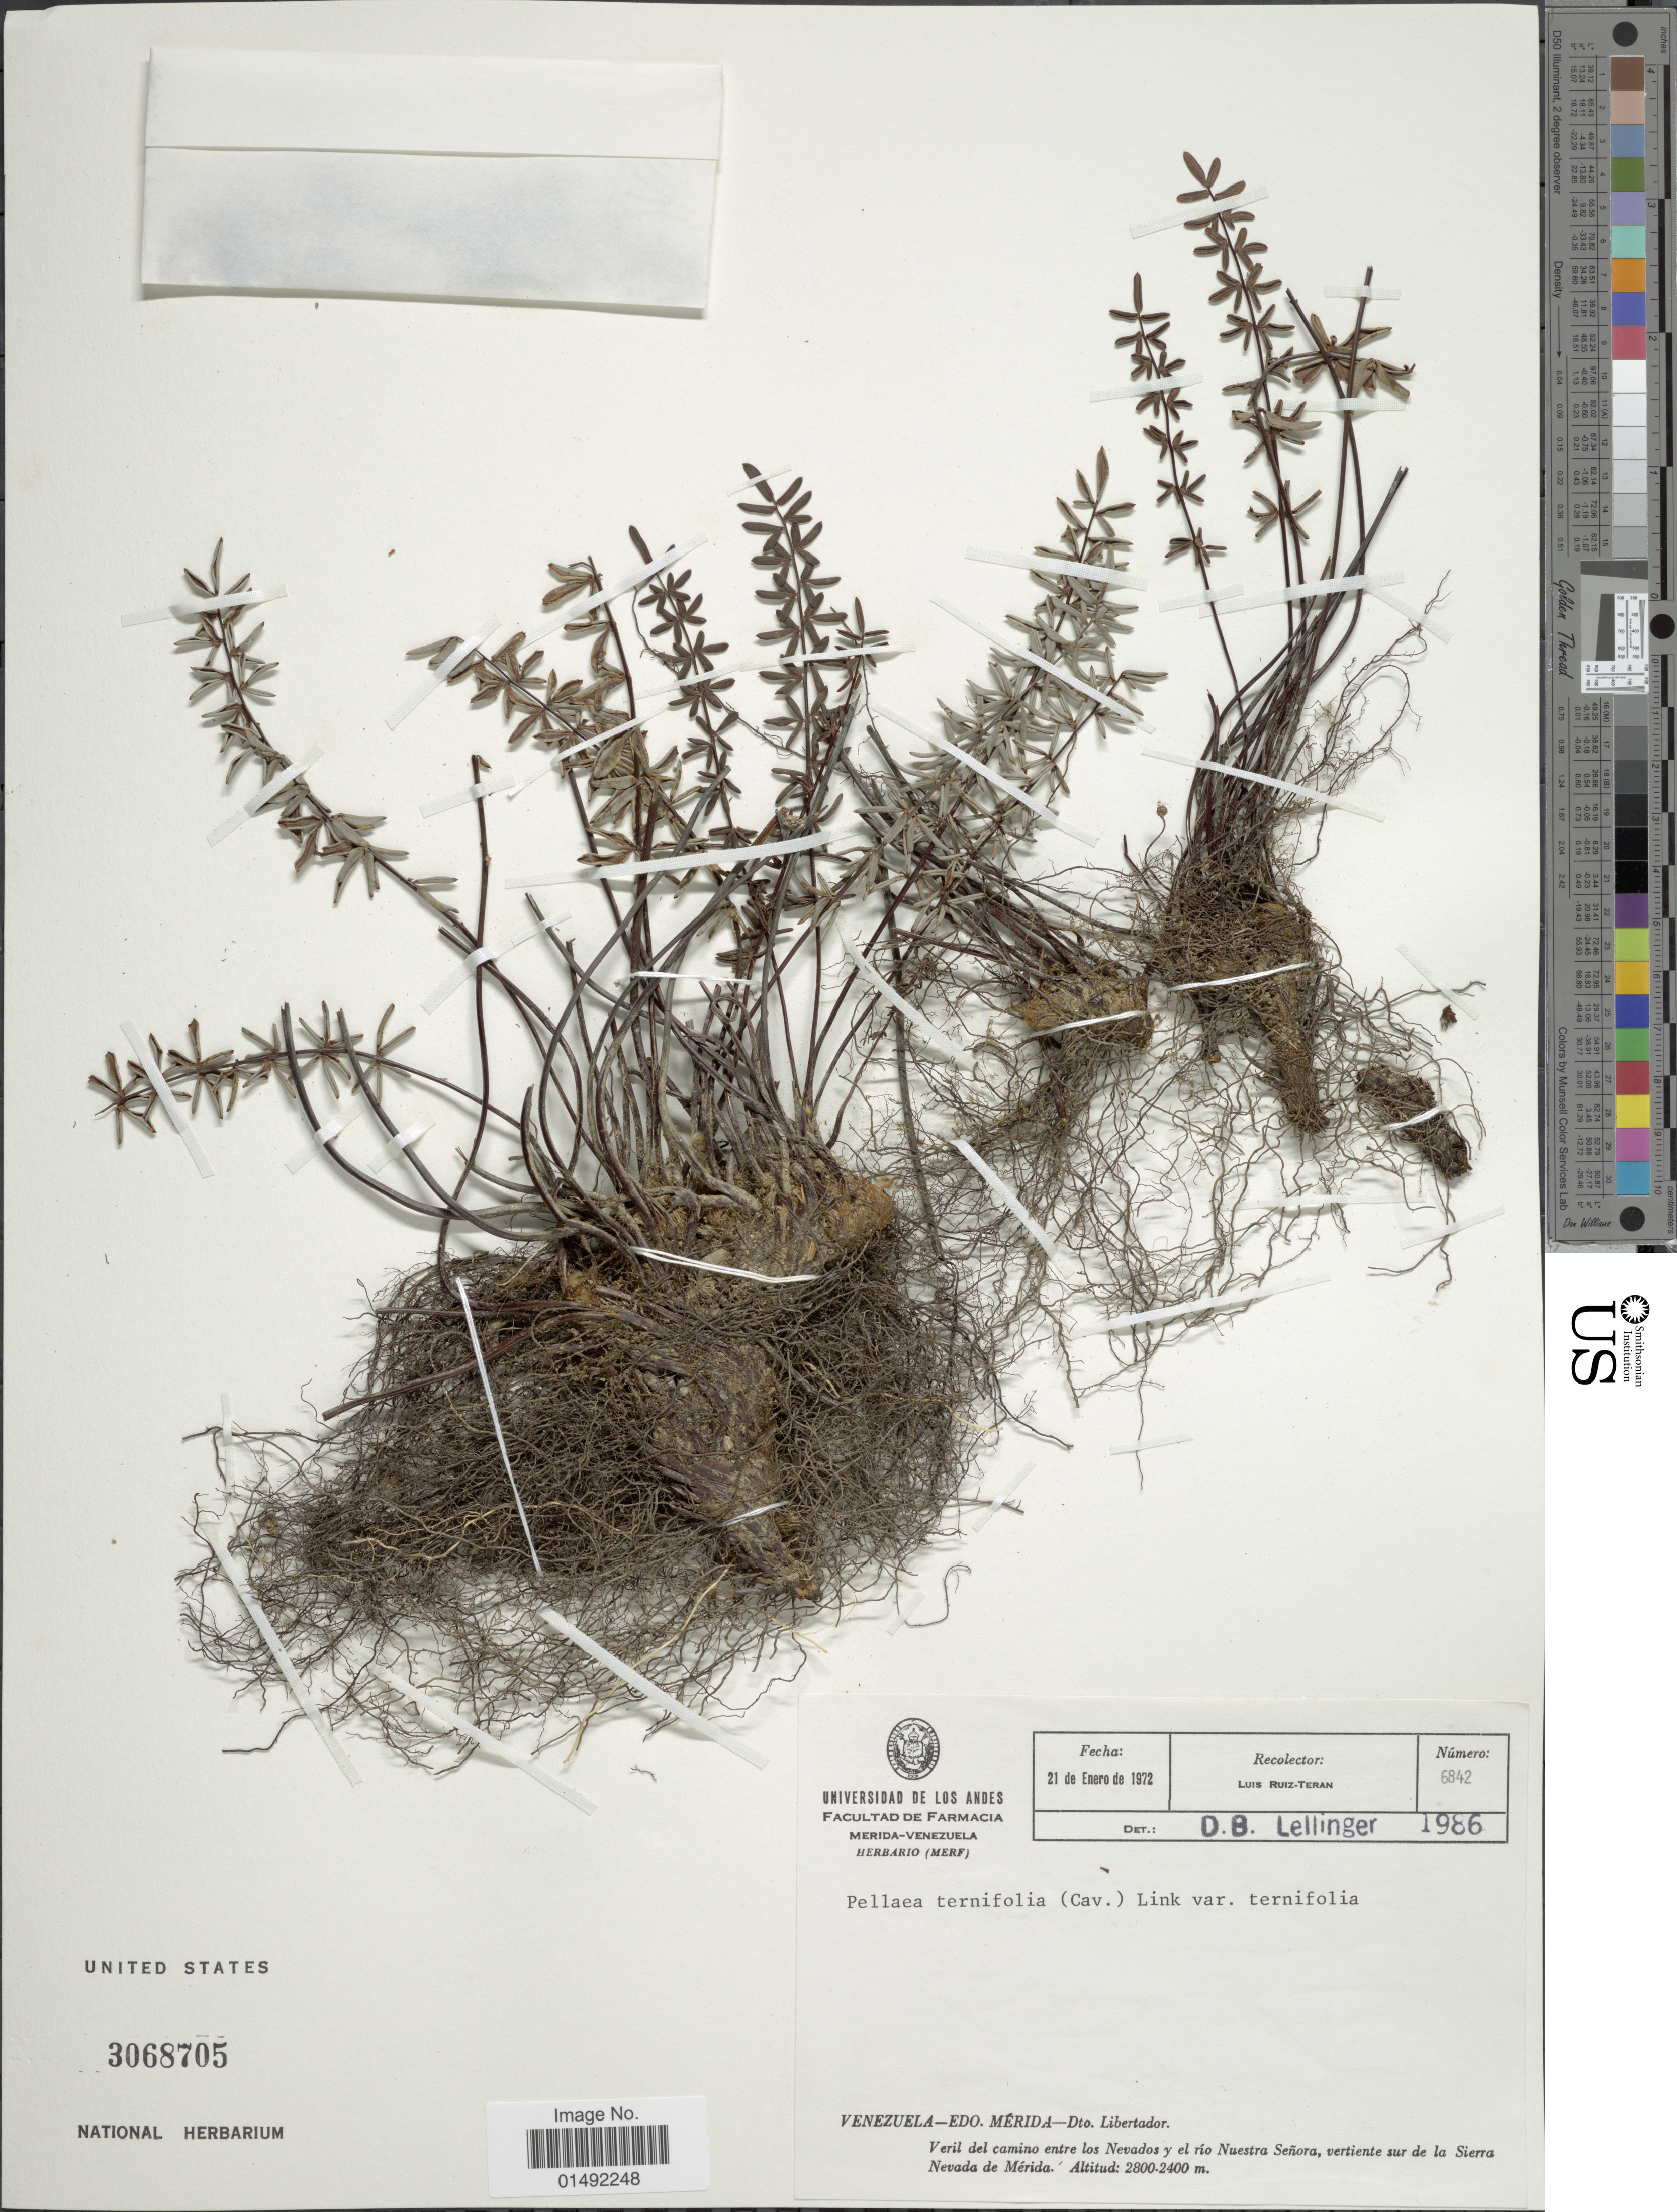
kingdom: Plantae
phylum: Tracheophyta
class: Polypodiopsida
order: Polypodiales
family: Pteridaceae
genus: Pellaea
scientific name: Pellaea ternifolia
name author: (Cav.) Link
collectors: L. Teran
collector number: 6842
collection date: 1972-01-21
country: Venezuela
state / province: Mérida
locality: Dto Libertador. Veril del camino entre los Nevados y el río Nuestra Señora, vertiente sur de la Sierra Nevada de Mérida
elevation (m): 2400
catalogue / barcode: US 3068705